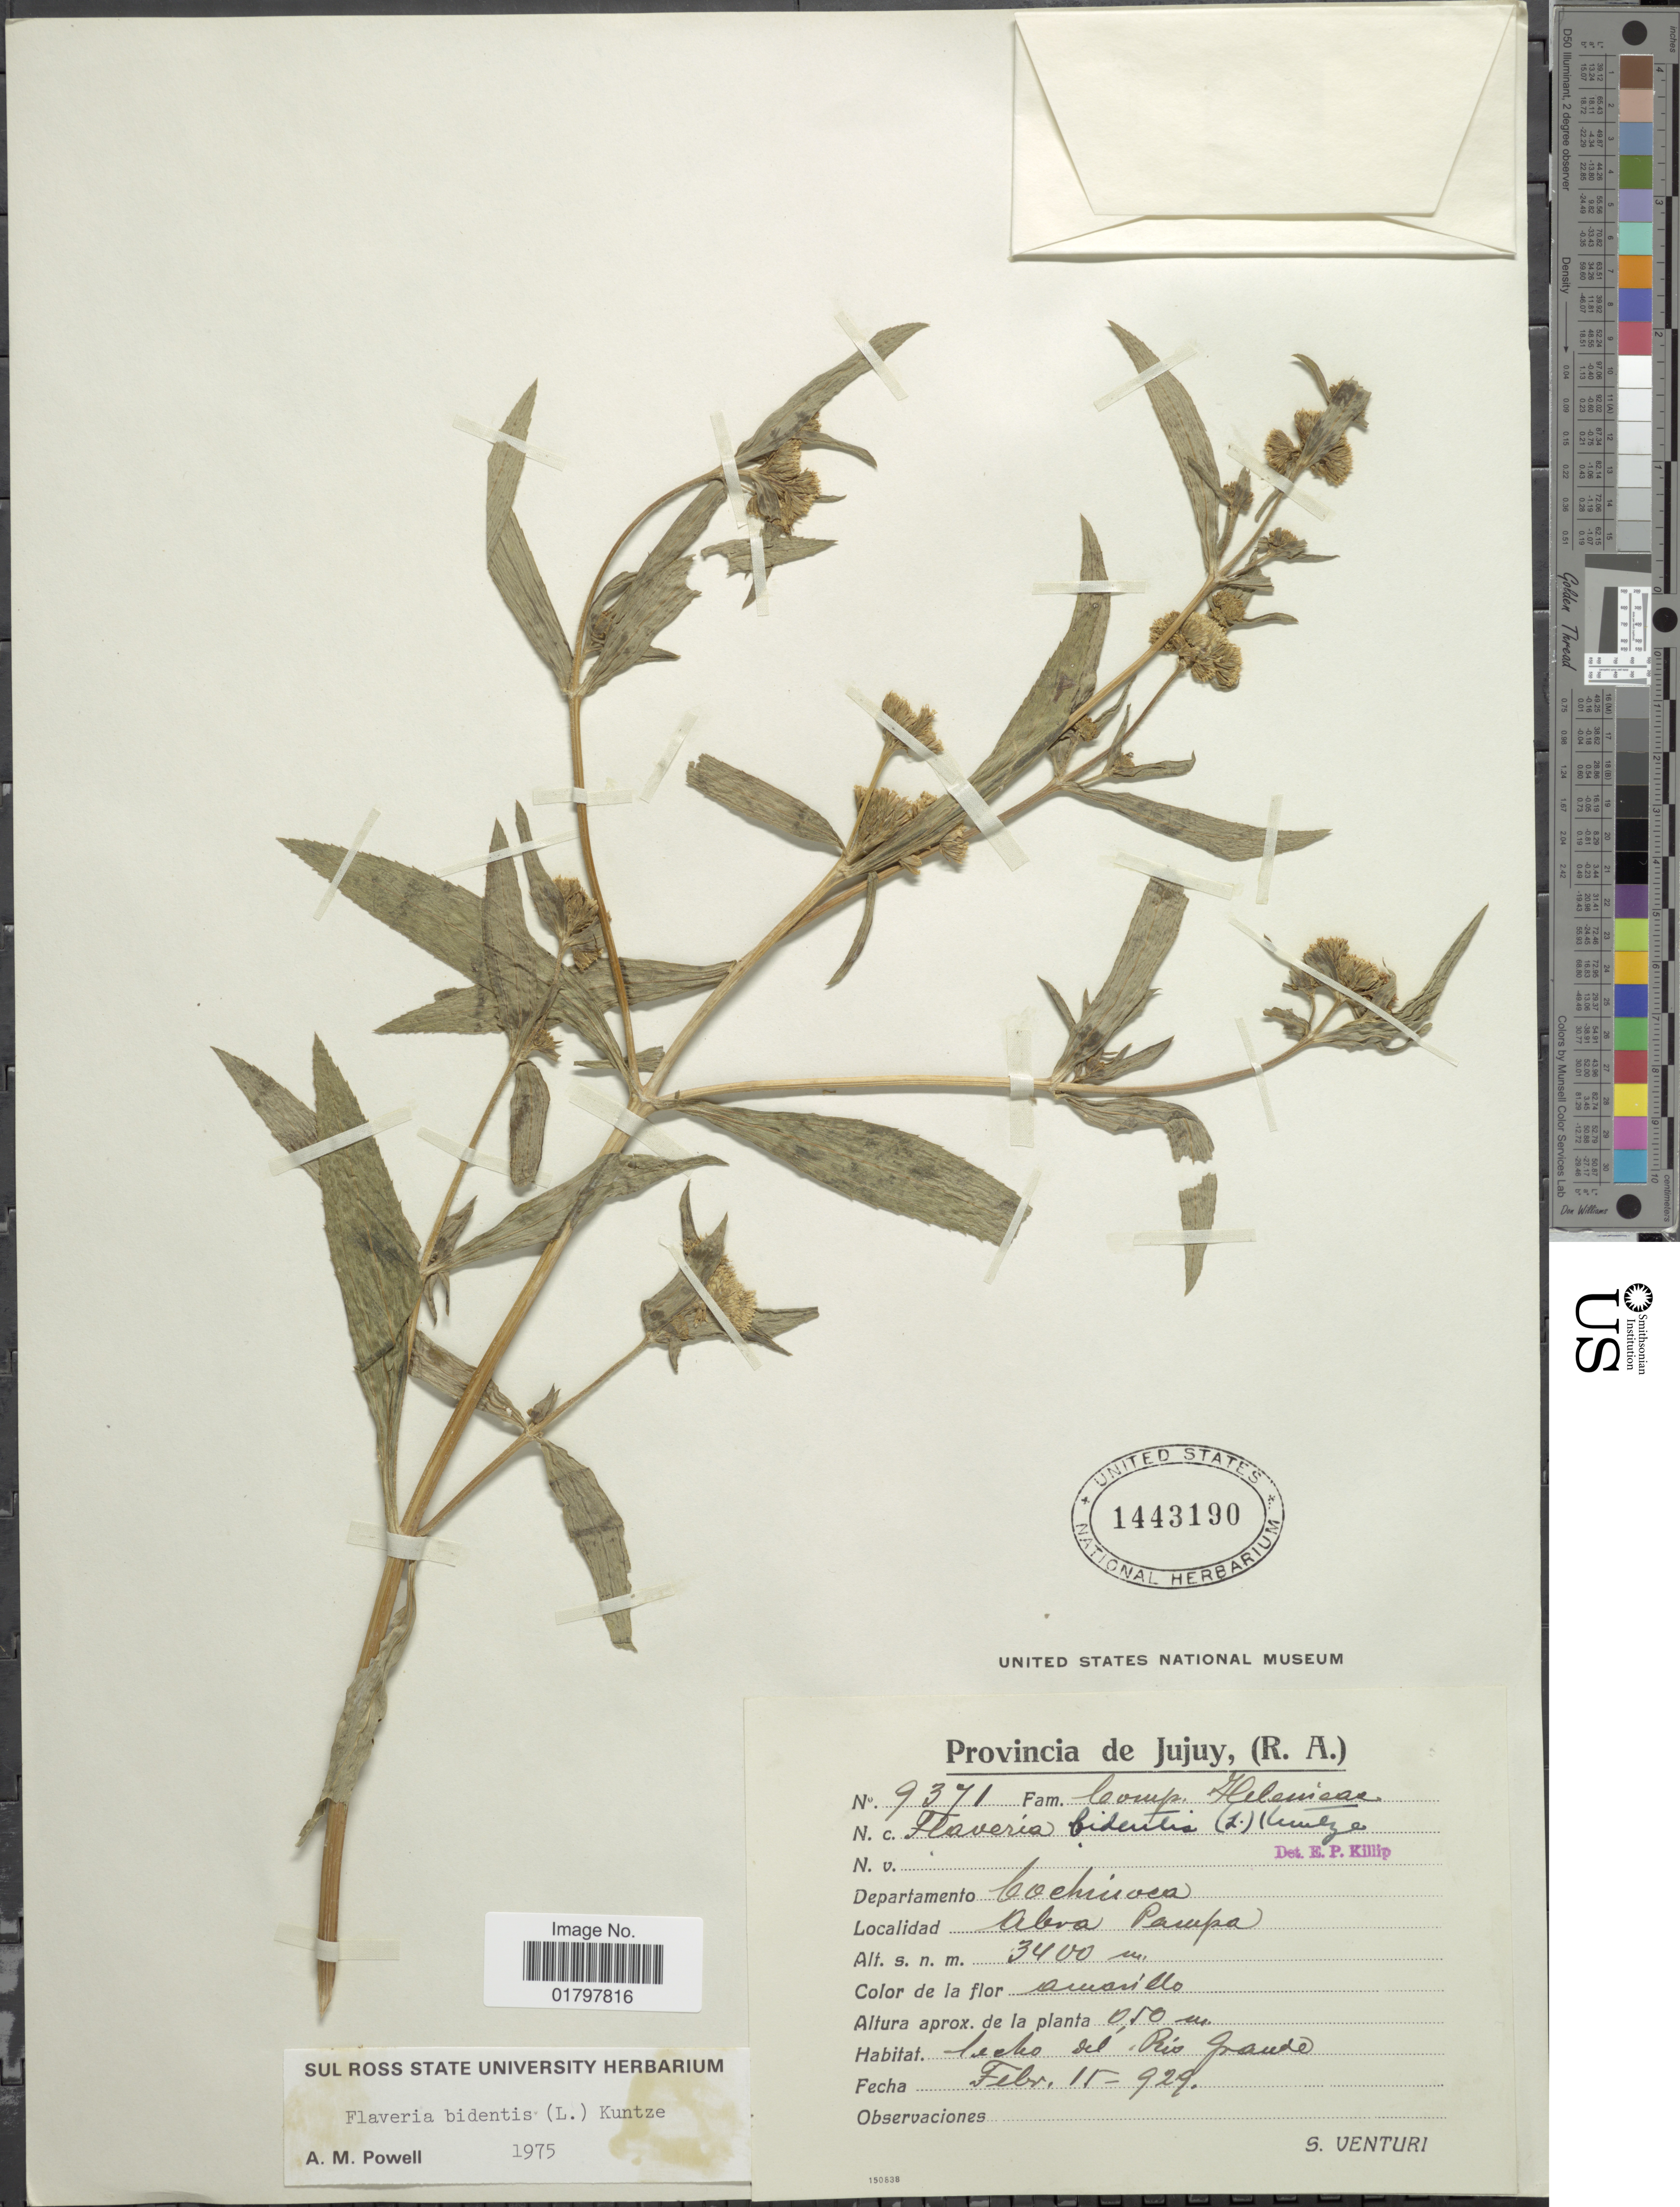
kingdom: Plantae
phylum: Tracheophyta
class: Magnoliopsida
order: Asterales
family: Asteraceae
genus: Flaveria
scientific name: Flaveria bidentis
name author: (L.) Kuntze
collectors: S. Venturi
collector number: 9371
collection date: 1929-02-15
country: Argentina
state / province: Jujuy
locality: Provincia de Jujuy, (R.A.). Departamento Cochimoca. Abra Pampa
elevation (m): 3400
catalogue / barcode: US 1443190